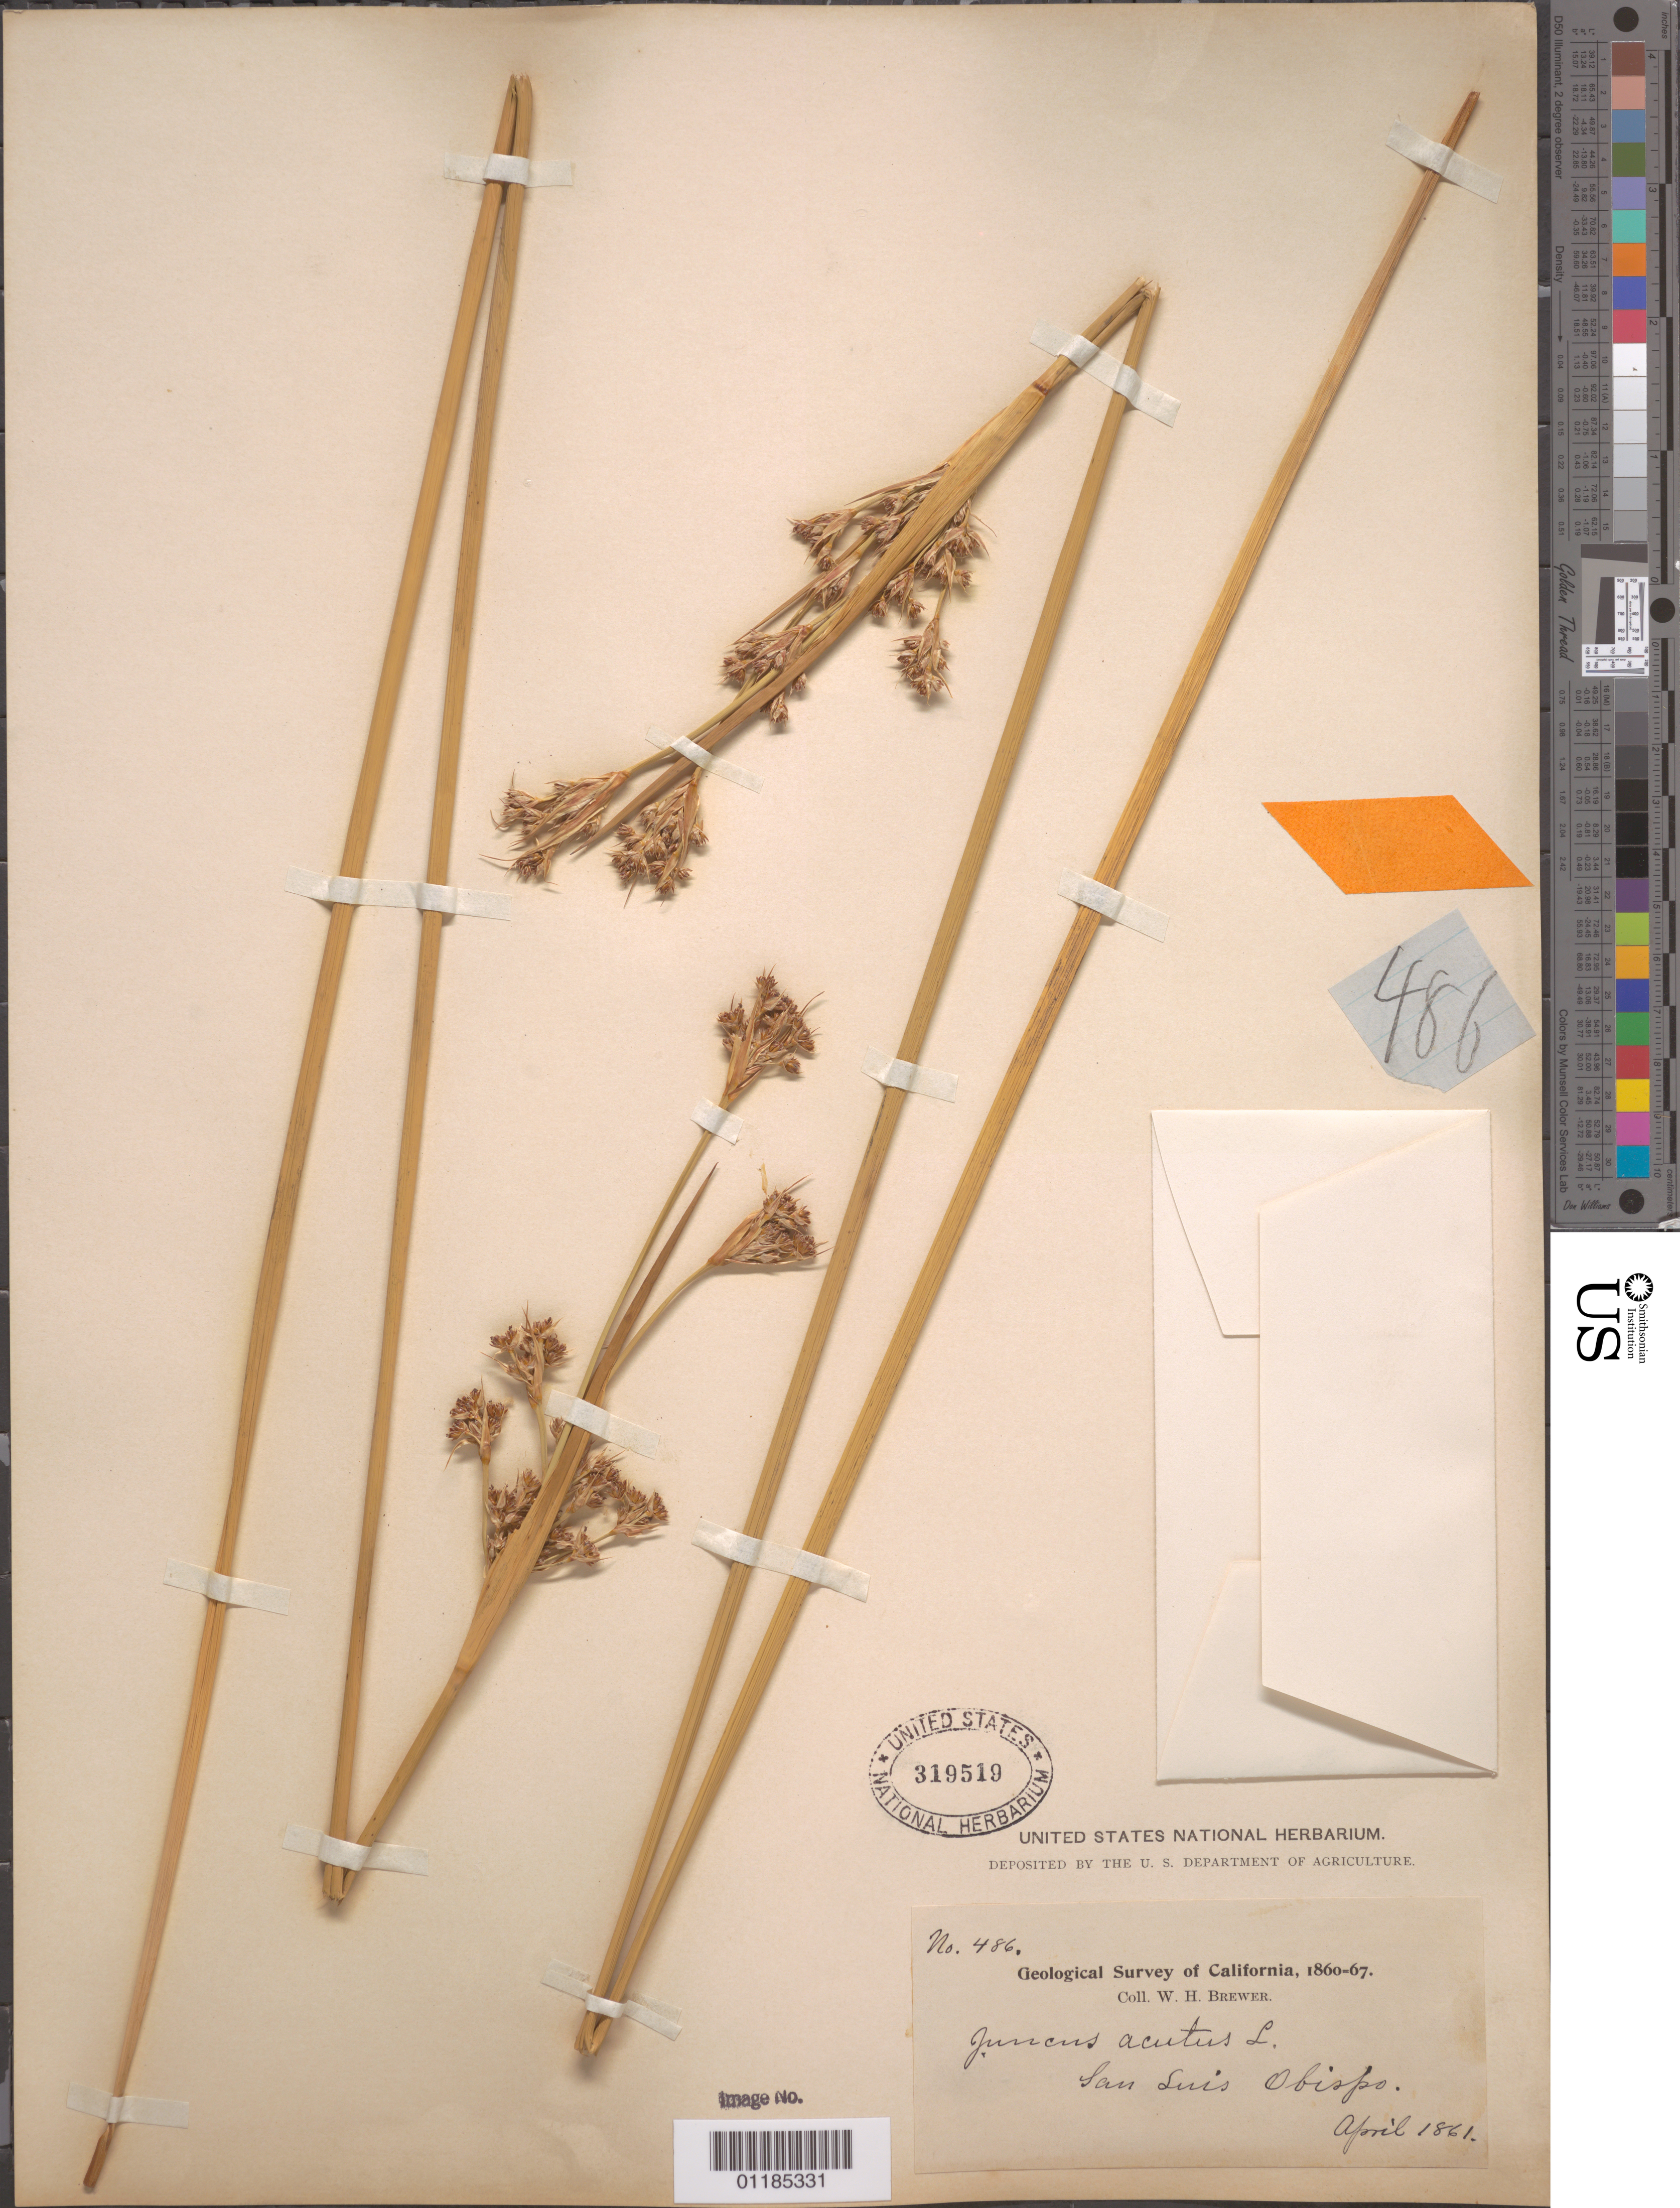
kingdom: Plantae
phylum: Tracheophyta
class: Liliopsida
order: Poales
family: Juncaceae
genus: Juncus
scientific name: Juncus acutus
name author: L.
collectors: W. H. Brewer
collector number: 486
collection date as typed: Apr 1861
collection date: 1861-04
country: United States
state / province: California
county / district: San Luis Obispo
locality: San Luis Obispo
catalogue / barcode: US 319519